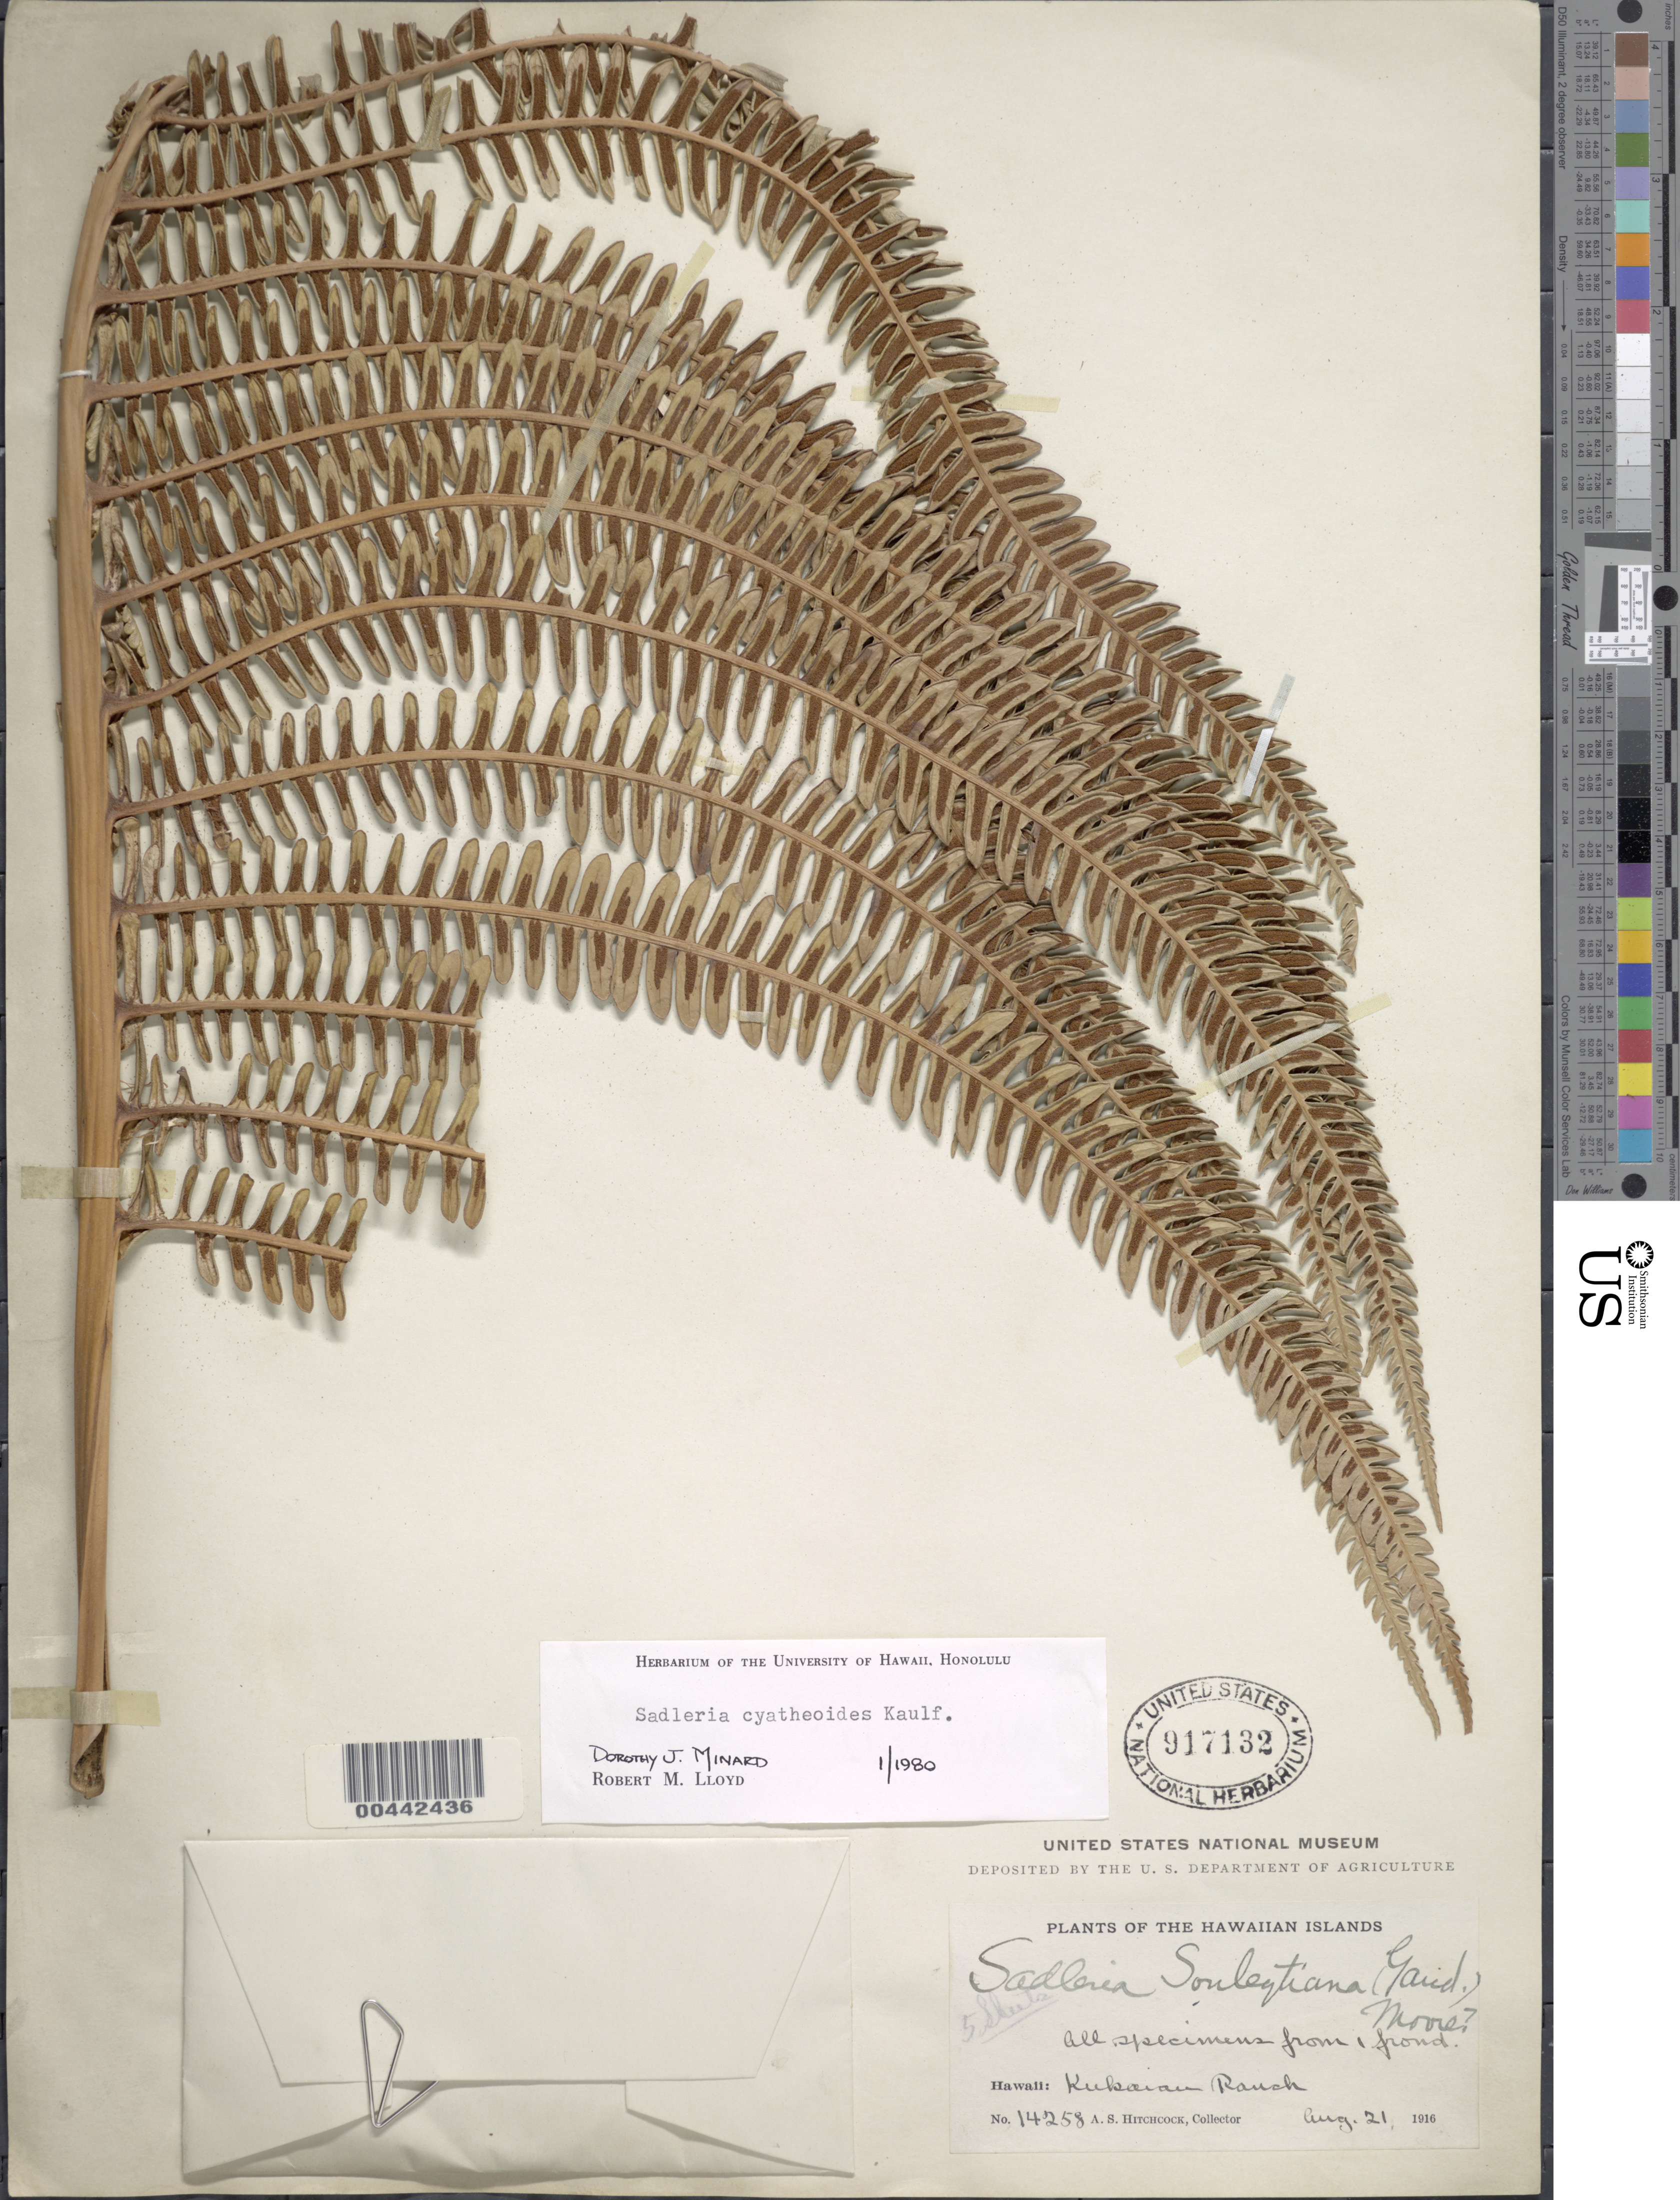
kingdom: Plantae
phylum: Tracheophyta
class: Polypodiopsida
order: Polypodiales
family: Blechnaceae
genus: Sadleria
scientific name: Sadleria cyatheoides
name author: Kaulf.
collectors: A. S. Hitchcock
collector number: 14258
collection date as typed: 21 Aug 1916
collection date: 1916-08-21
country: United States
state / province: Hawaii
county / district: Hawaii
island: Hawaii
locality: Kukaiau Ranch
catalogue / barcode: US 917132